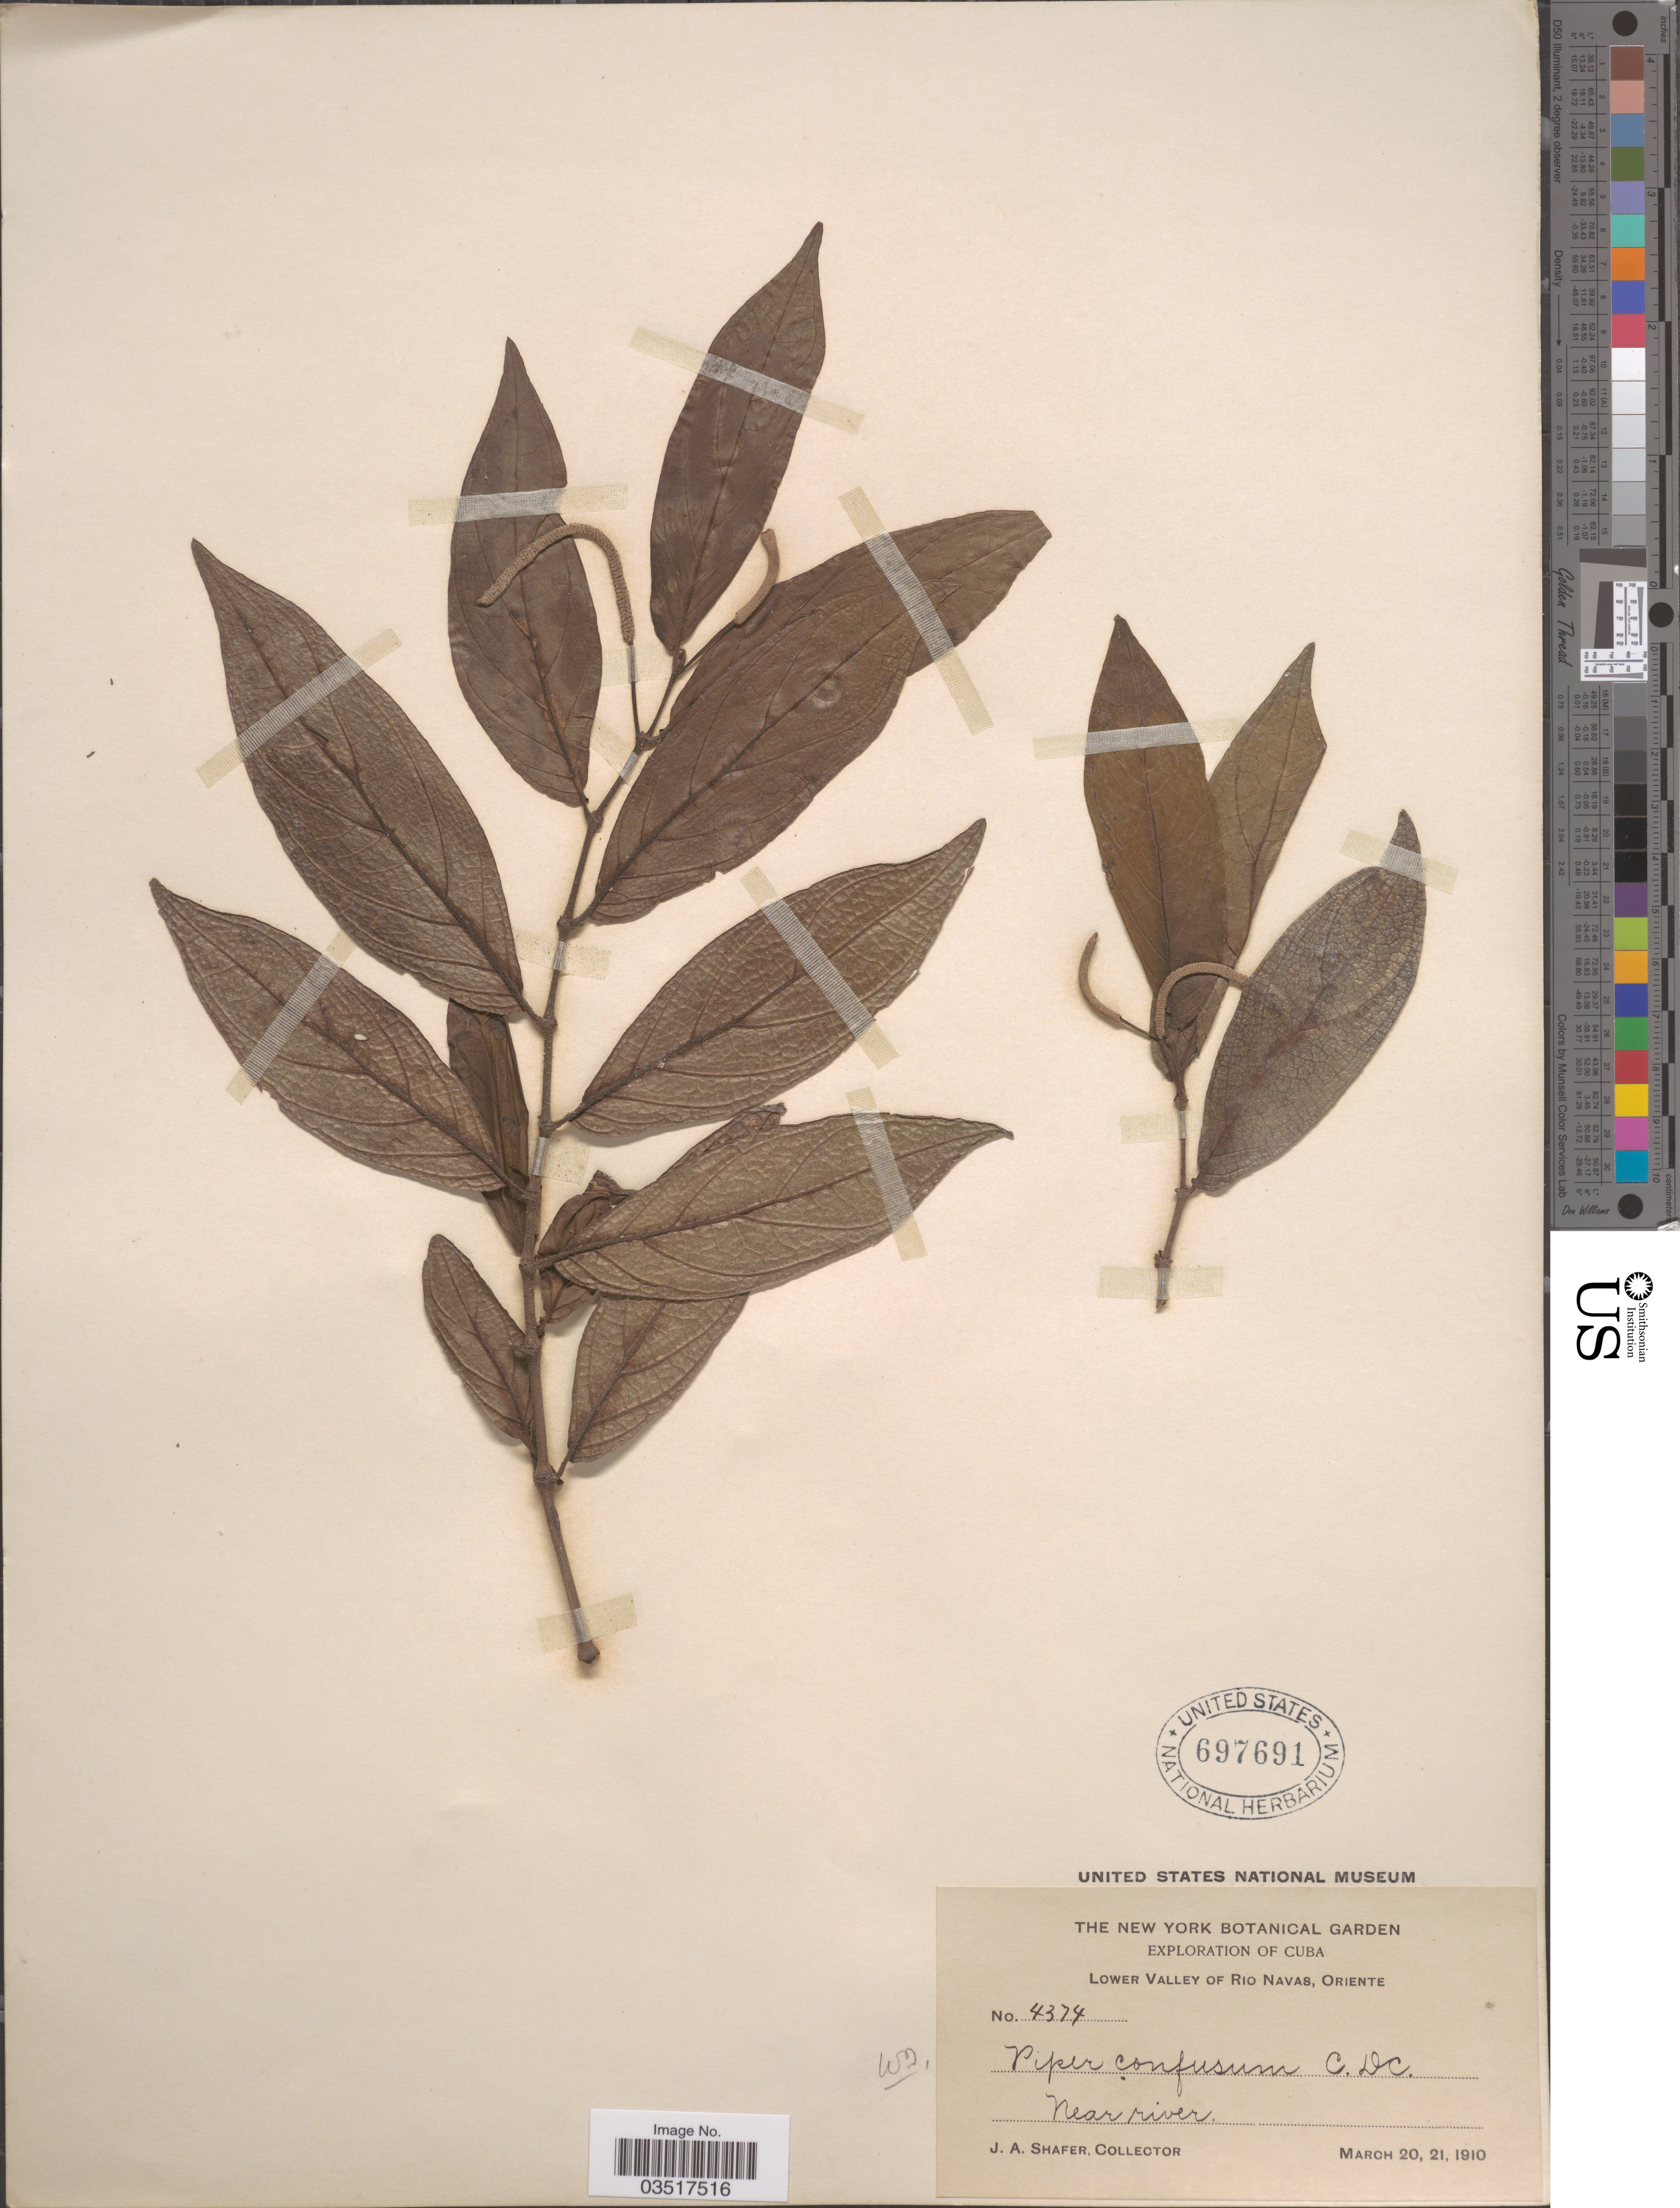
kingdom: Plantae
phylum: Tracheophyta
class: Magnoliopsida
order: Piperales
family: Piperaceae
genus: Piper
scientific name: Piper confusum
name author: C. DC.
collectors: J. A. Shafer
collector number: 4374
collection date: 1910-03-20/1910-03-21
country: Cuba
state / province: Oriente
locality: Lower Valley of Rio Navas. Near river.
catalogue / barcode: US 697691